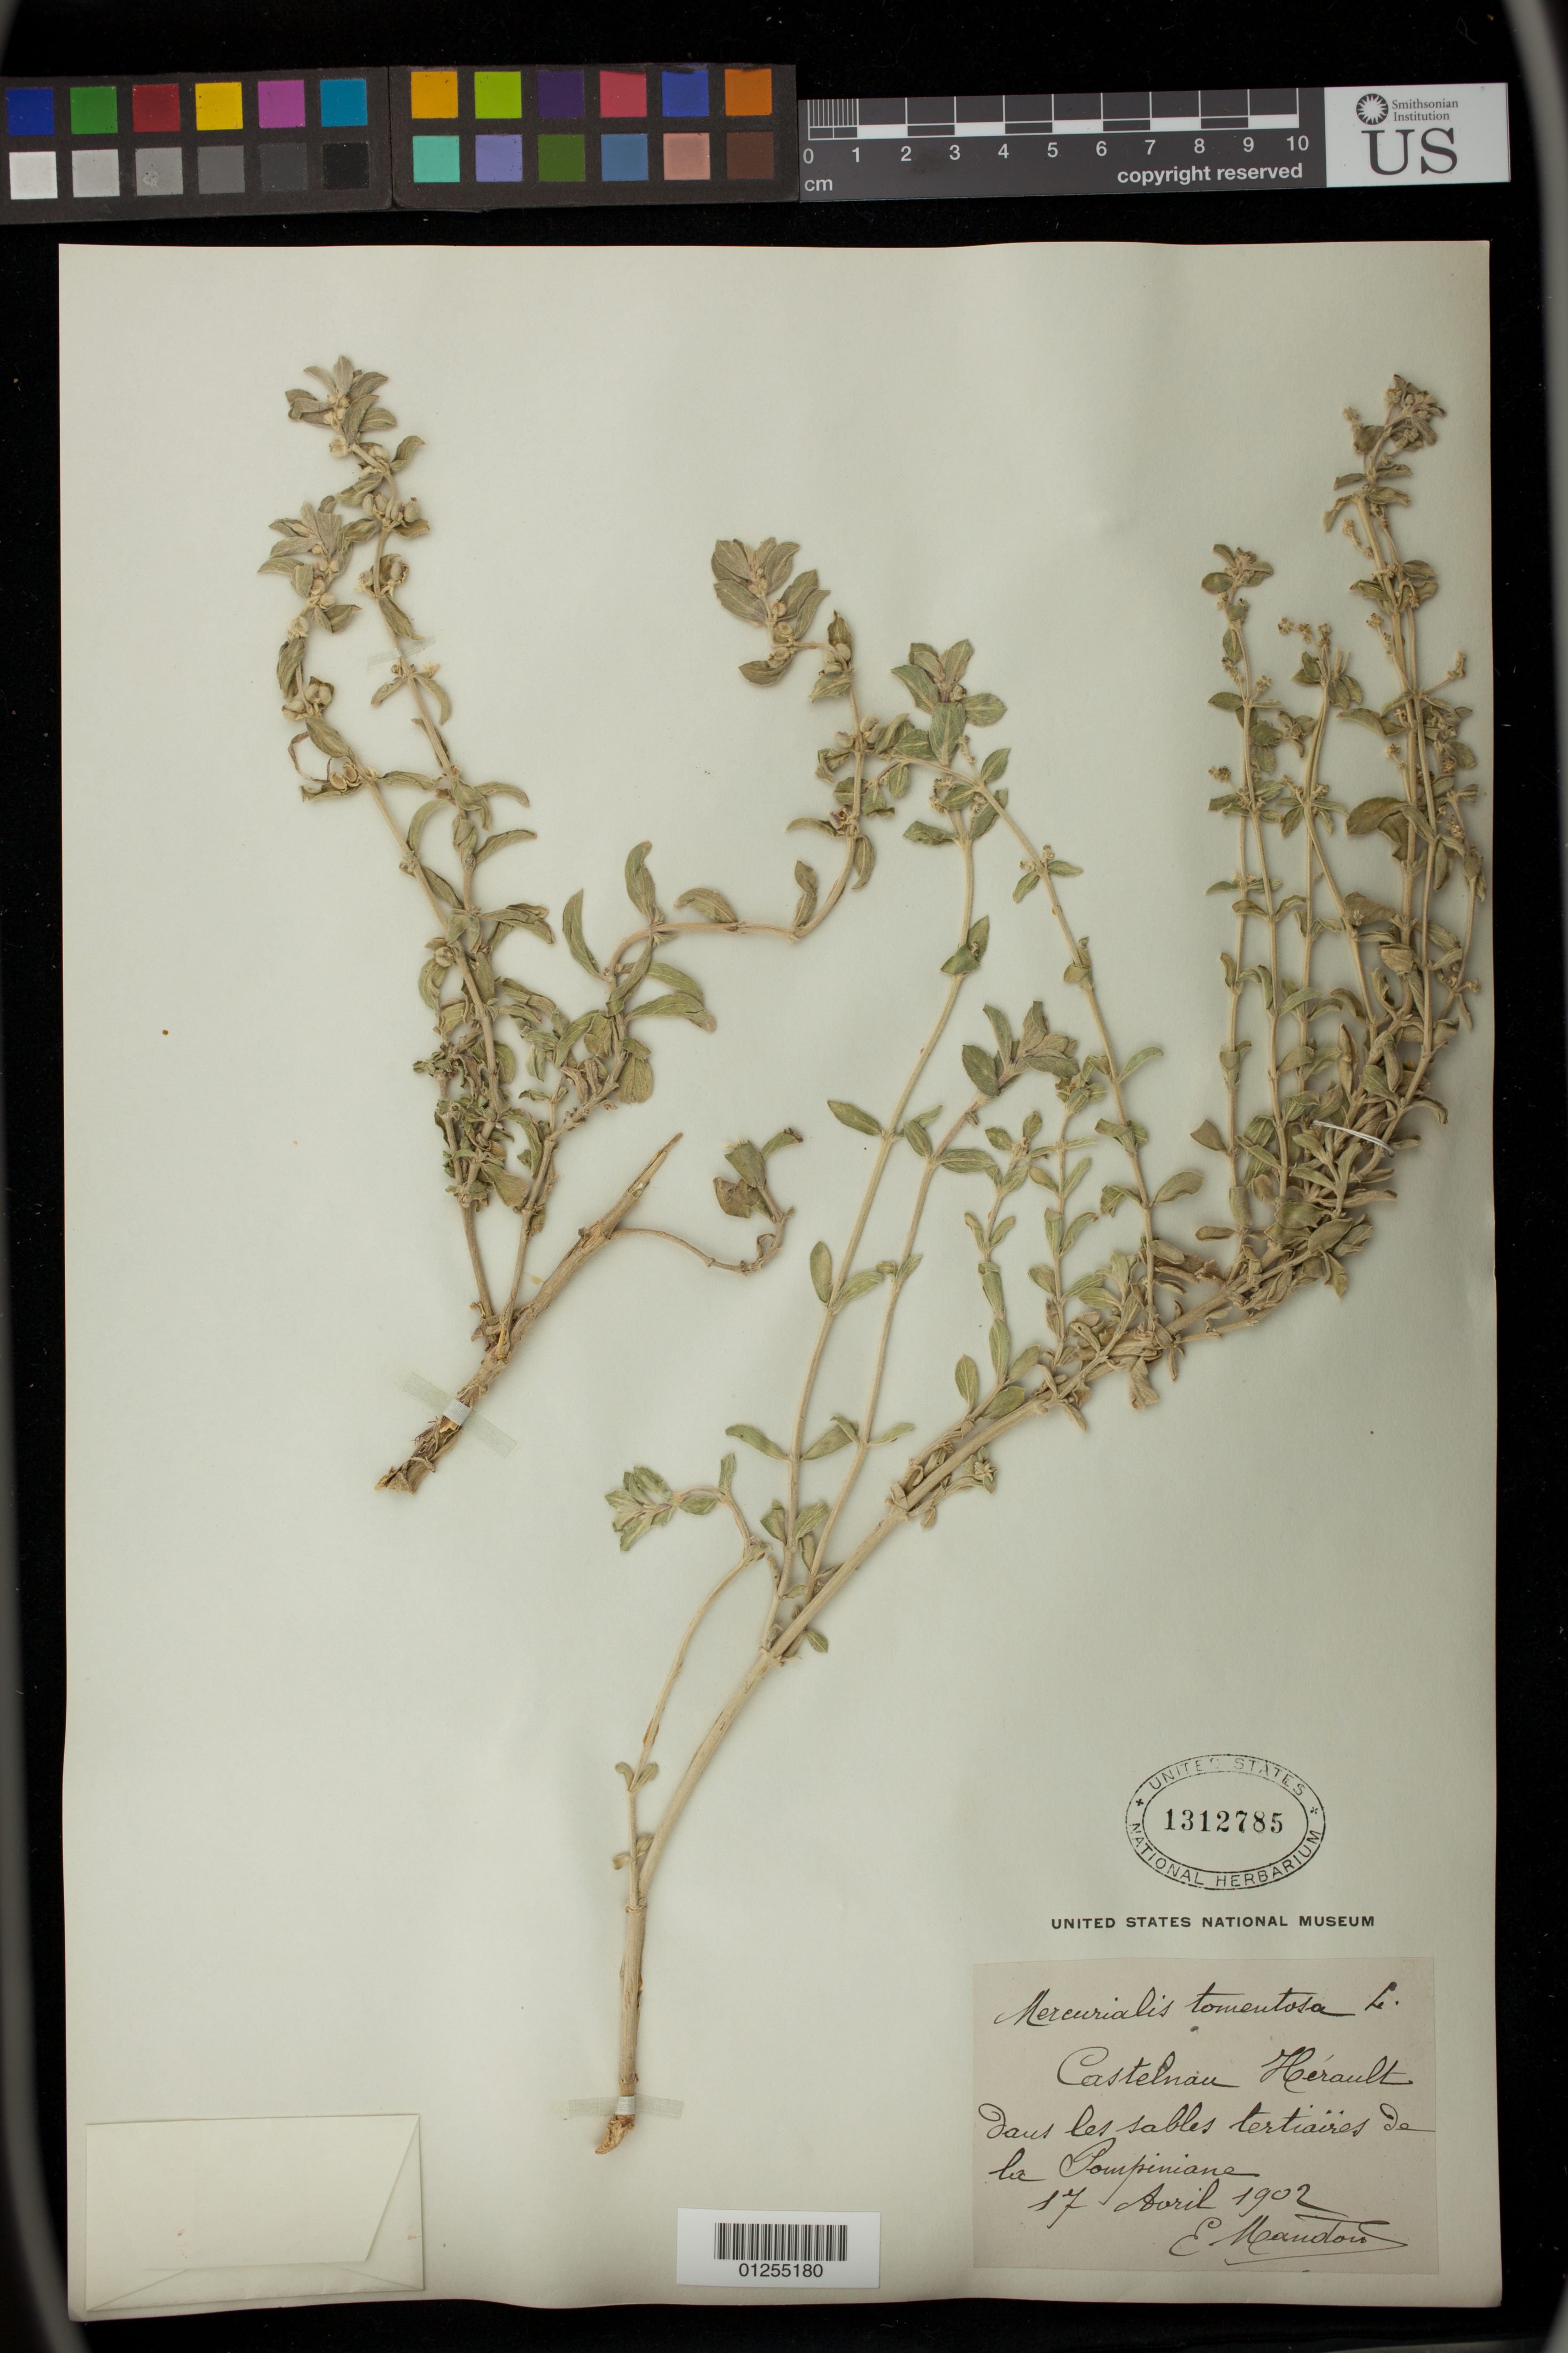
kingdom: Plantae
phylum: Tracheophyta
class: Magnoliopsida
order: Malpighiales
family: Euphorbiaceae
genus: Mercurialis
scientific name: Mercurialis tomentosa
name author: L.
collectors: E. Manston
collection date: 1902-04-17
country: France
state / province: Occitanie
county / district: Hérault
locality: Castelnau Herault, dans les sables tertiaires de la Pompiniane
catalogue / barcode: US 1312785